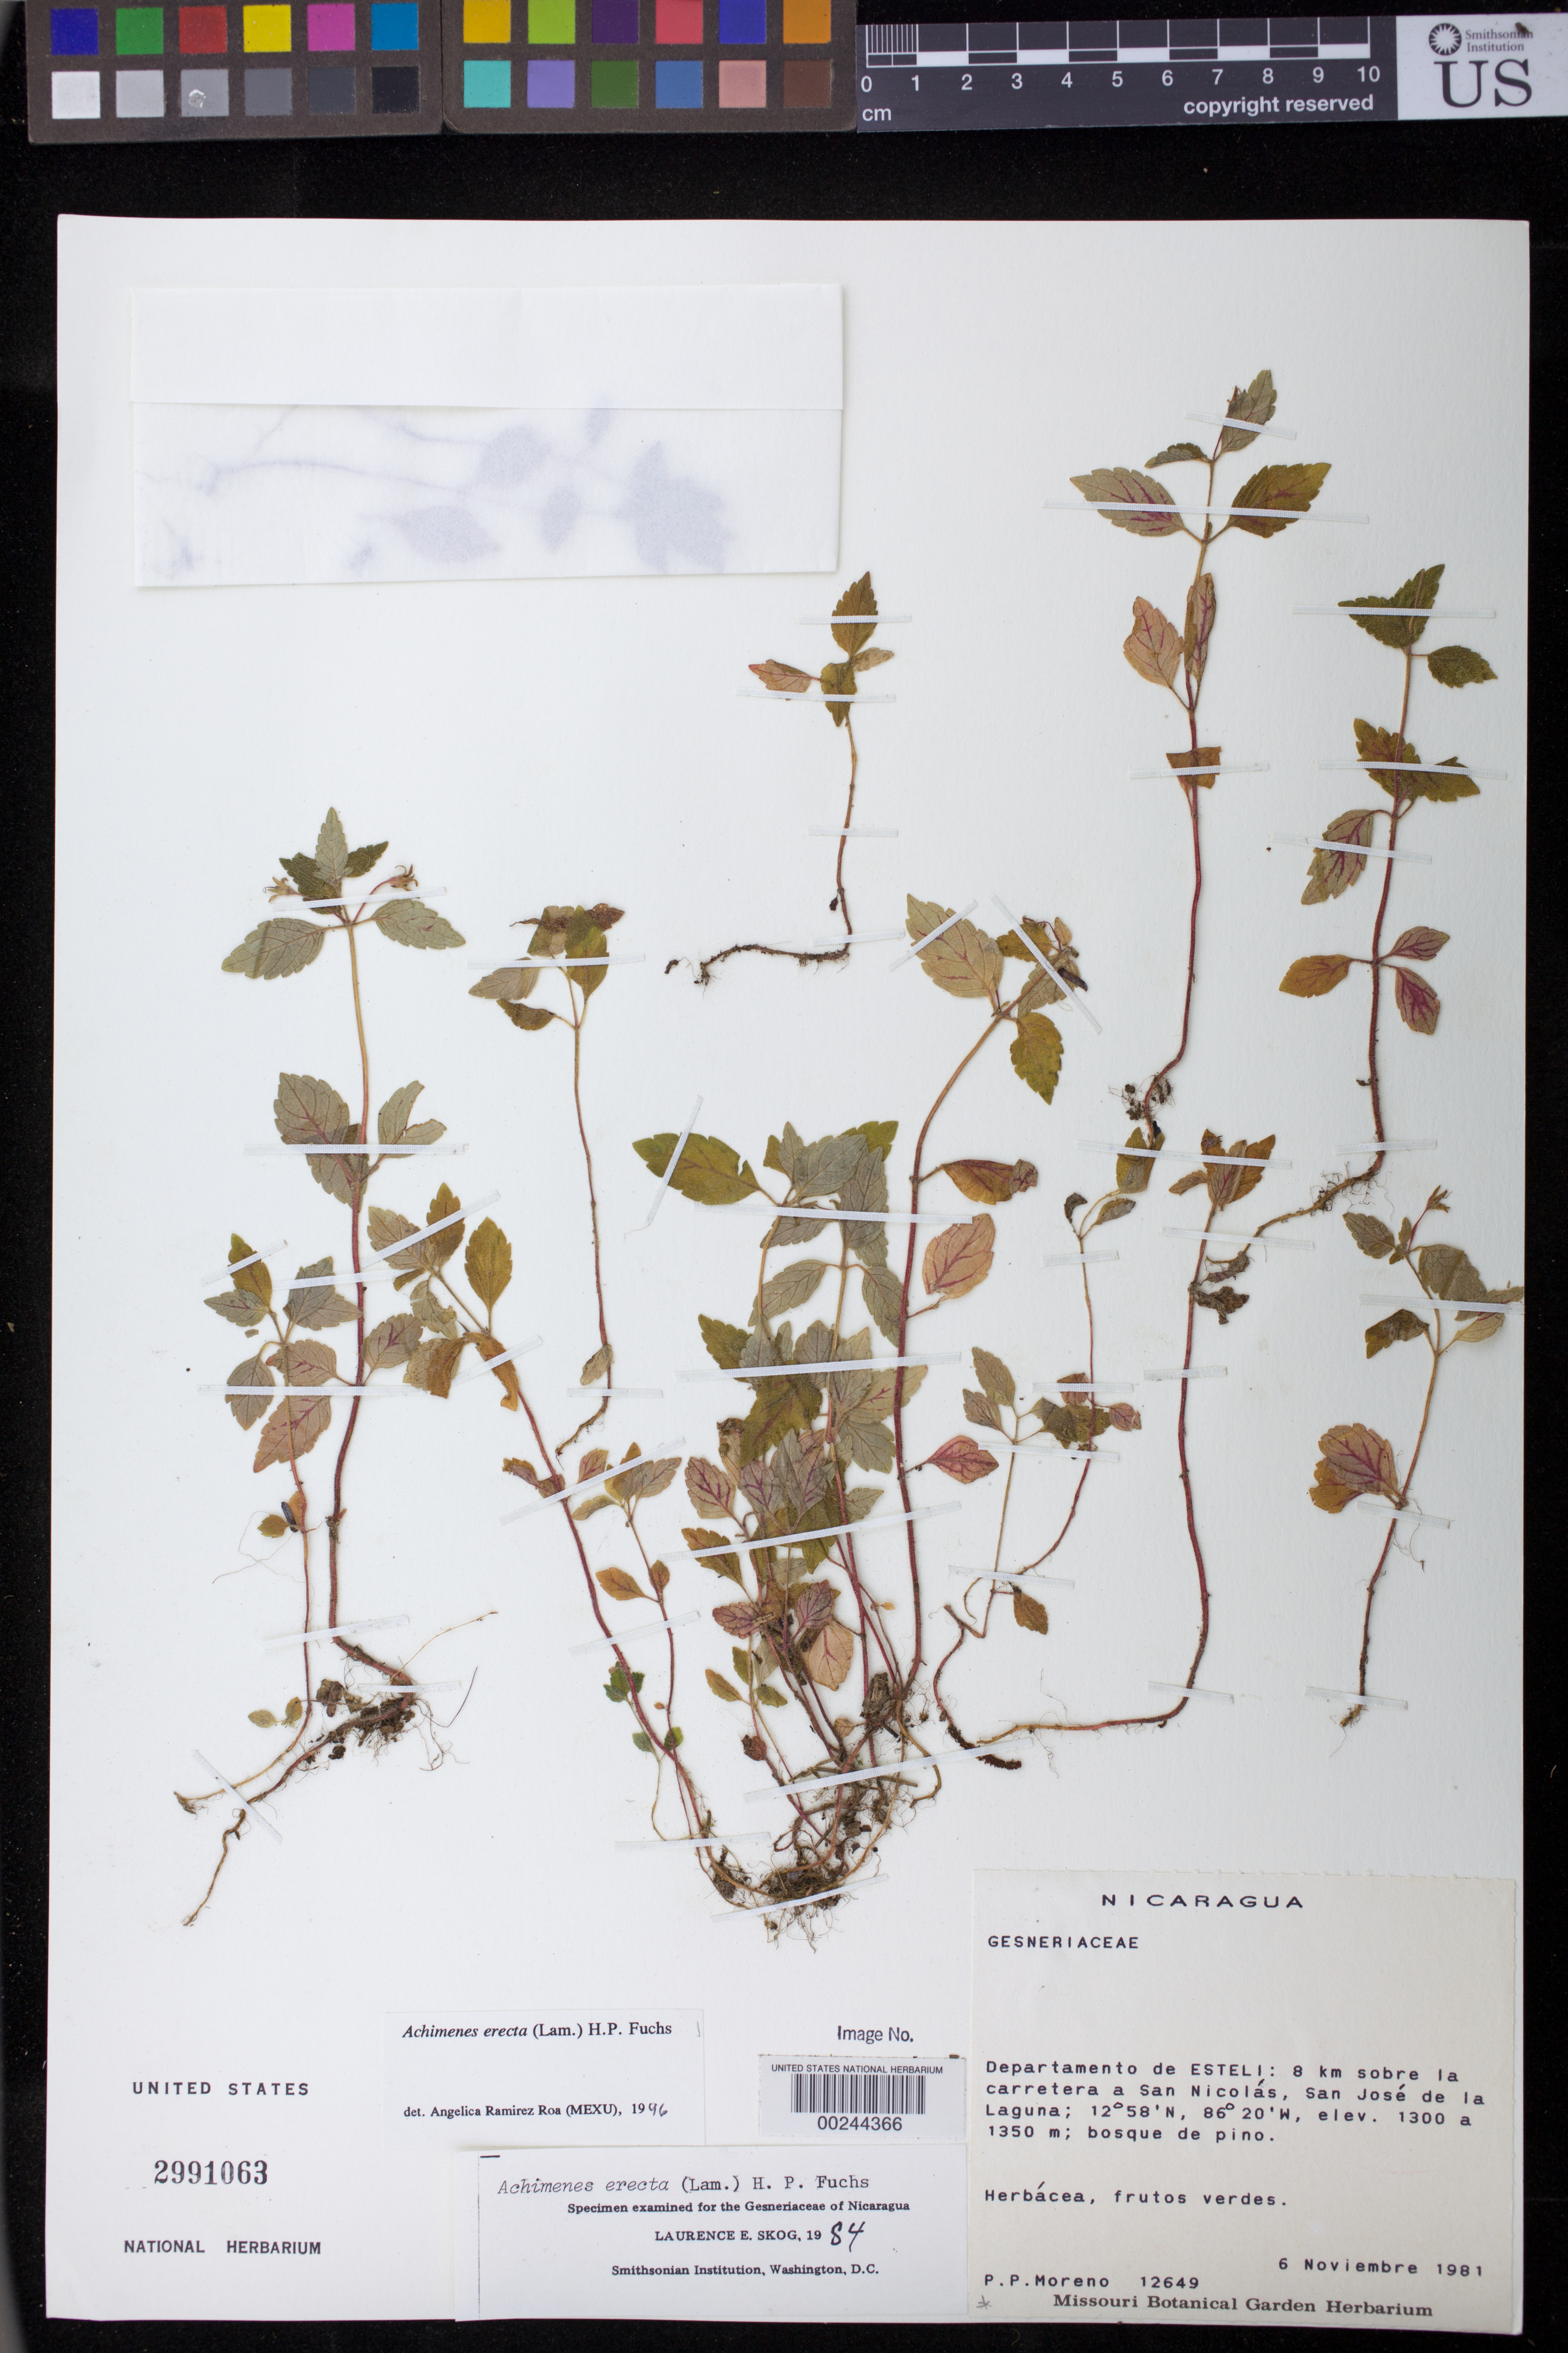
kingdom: Plantae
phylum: Tracheophyta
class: Magnoliopsida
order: Lamiales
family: Gesneriaceae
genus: Achimenes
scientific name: Achimenes erecta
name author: (Lam.) H.P. Fuchs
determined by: Skog, Laurence E.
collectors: P. Moreno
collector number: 12649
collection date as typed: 06 Nov 1981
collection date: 1981-11-06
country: Nicaragua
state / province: Esteli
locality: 8 km sobre la carretera a San Nicolás, San José de la Laguna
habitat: Bosque de pino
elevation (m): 1300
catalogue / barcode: US 2991063